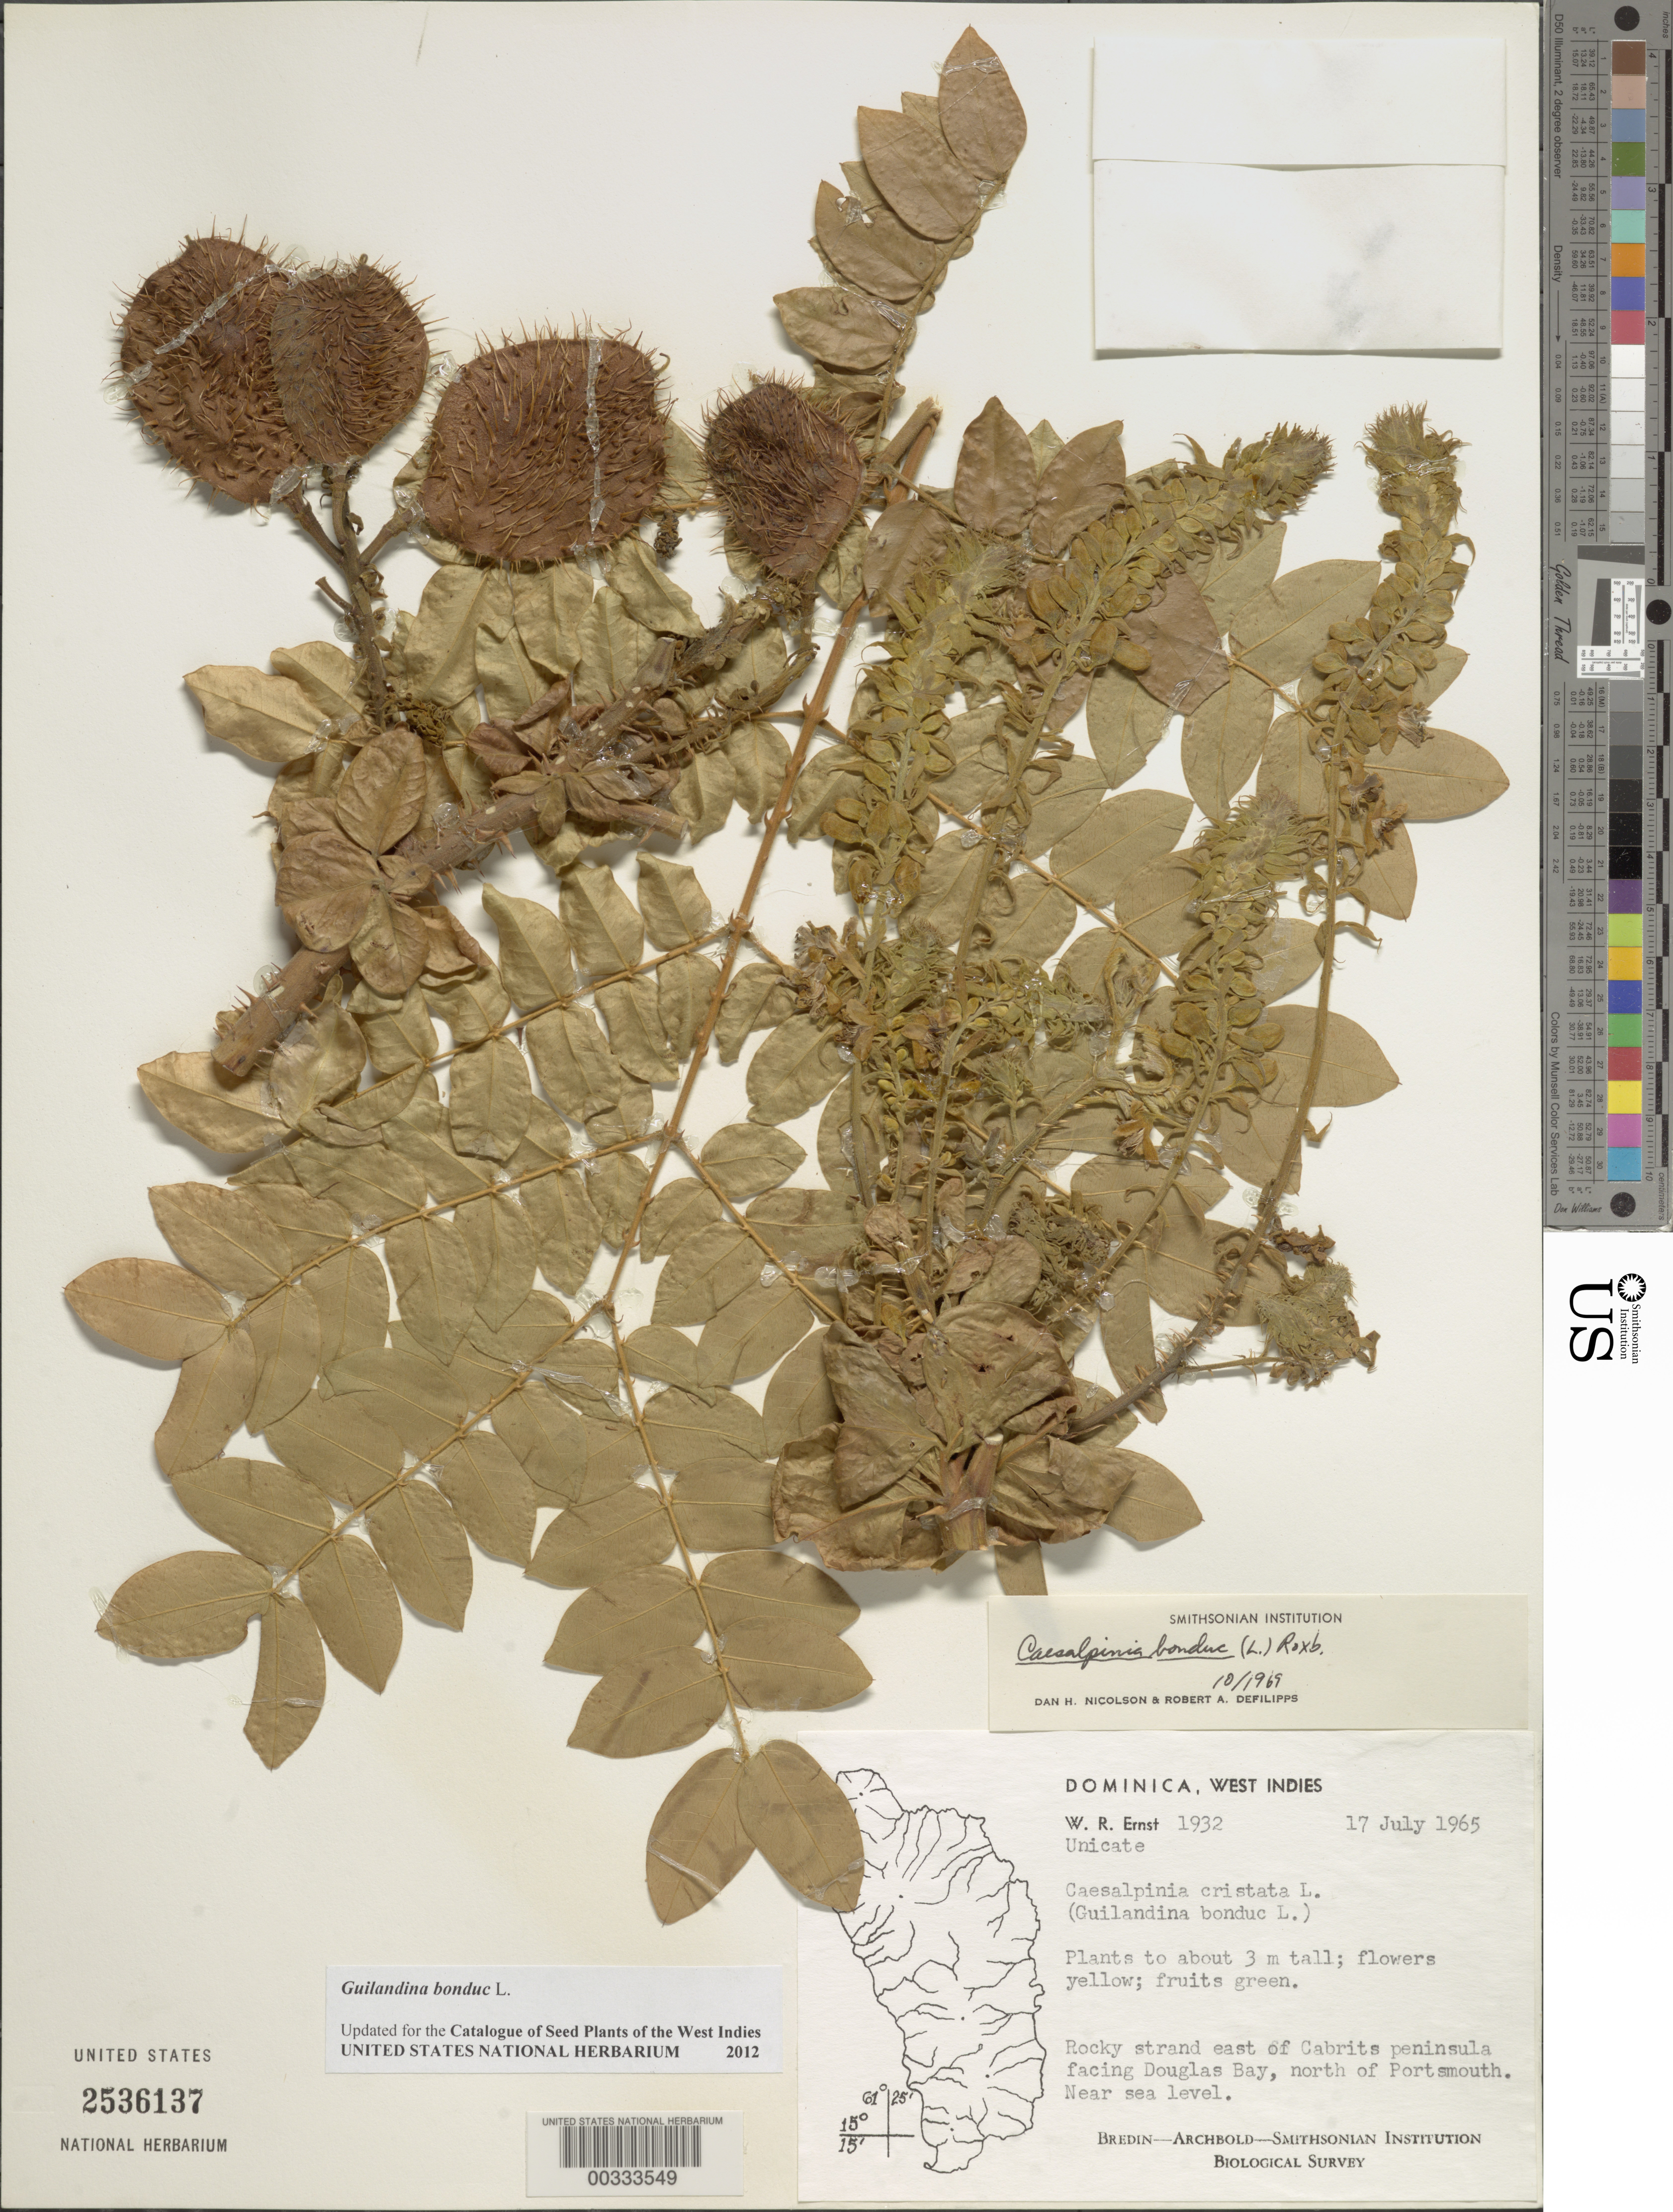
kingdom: Plantae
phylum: Tracheophyta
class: Magnoliopsida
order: Fabales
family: Fabaceae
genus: Guilandina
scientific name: Guilandina bonduc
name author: L.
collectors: W. R. Ernst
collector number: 1932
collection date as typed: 17 Jul 1965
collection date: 1965-07-17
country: Dominica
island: Dominica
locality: E of cabrits peninsula facing douglas bay, n of portsmouth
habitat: Rocky strand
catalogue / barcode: US 2536137